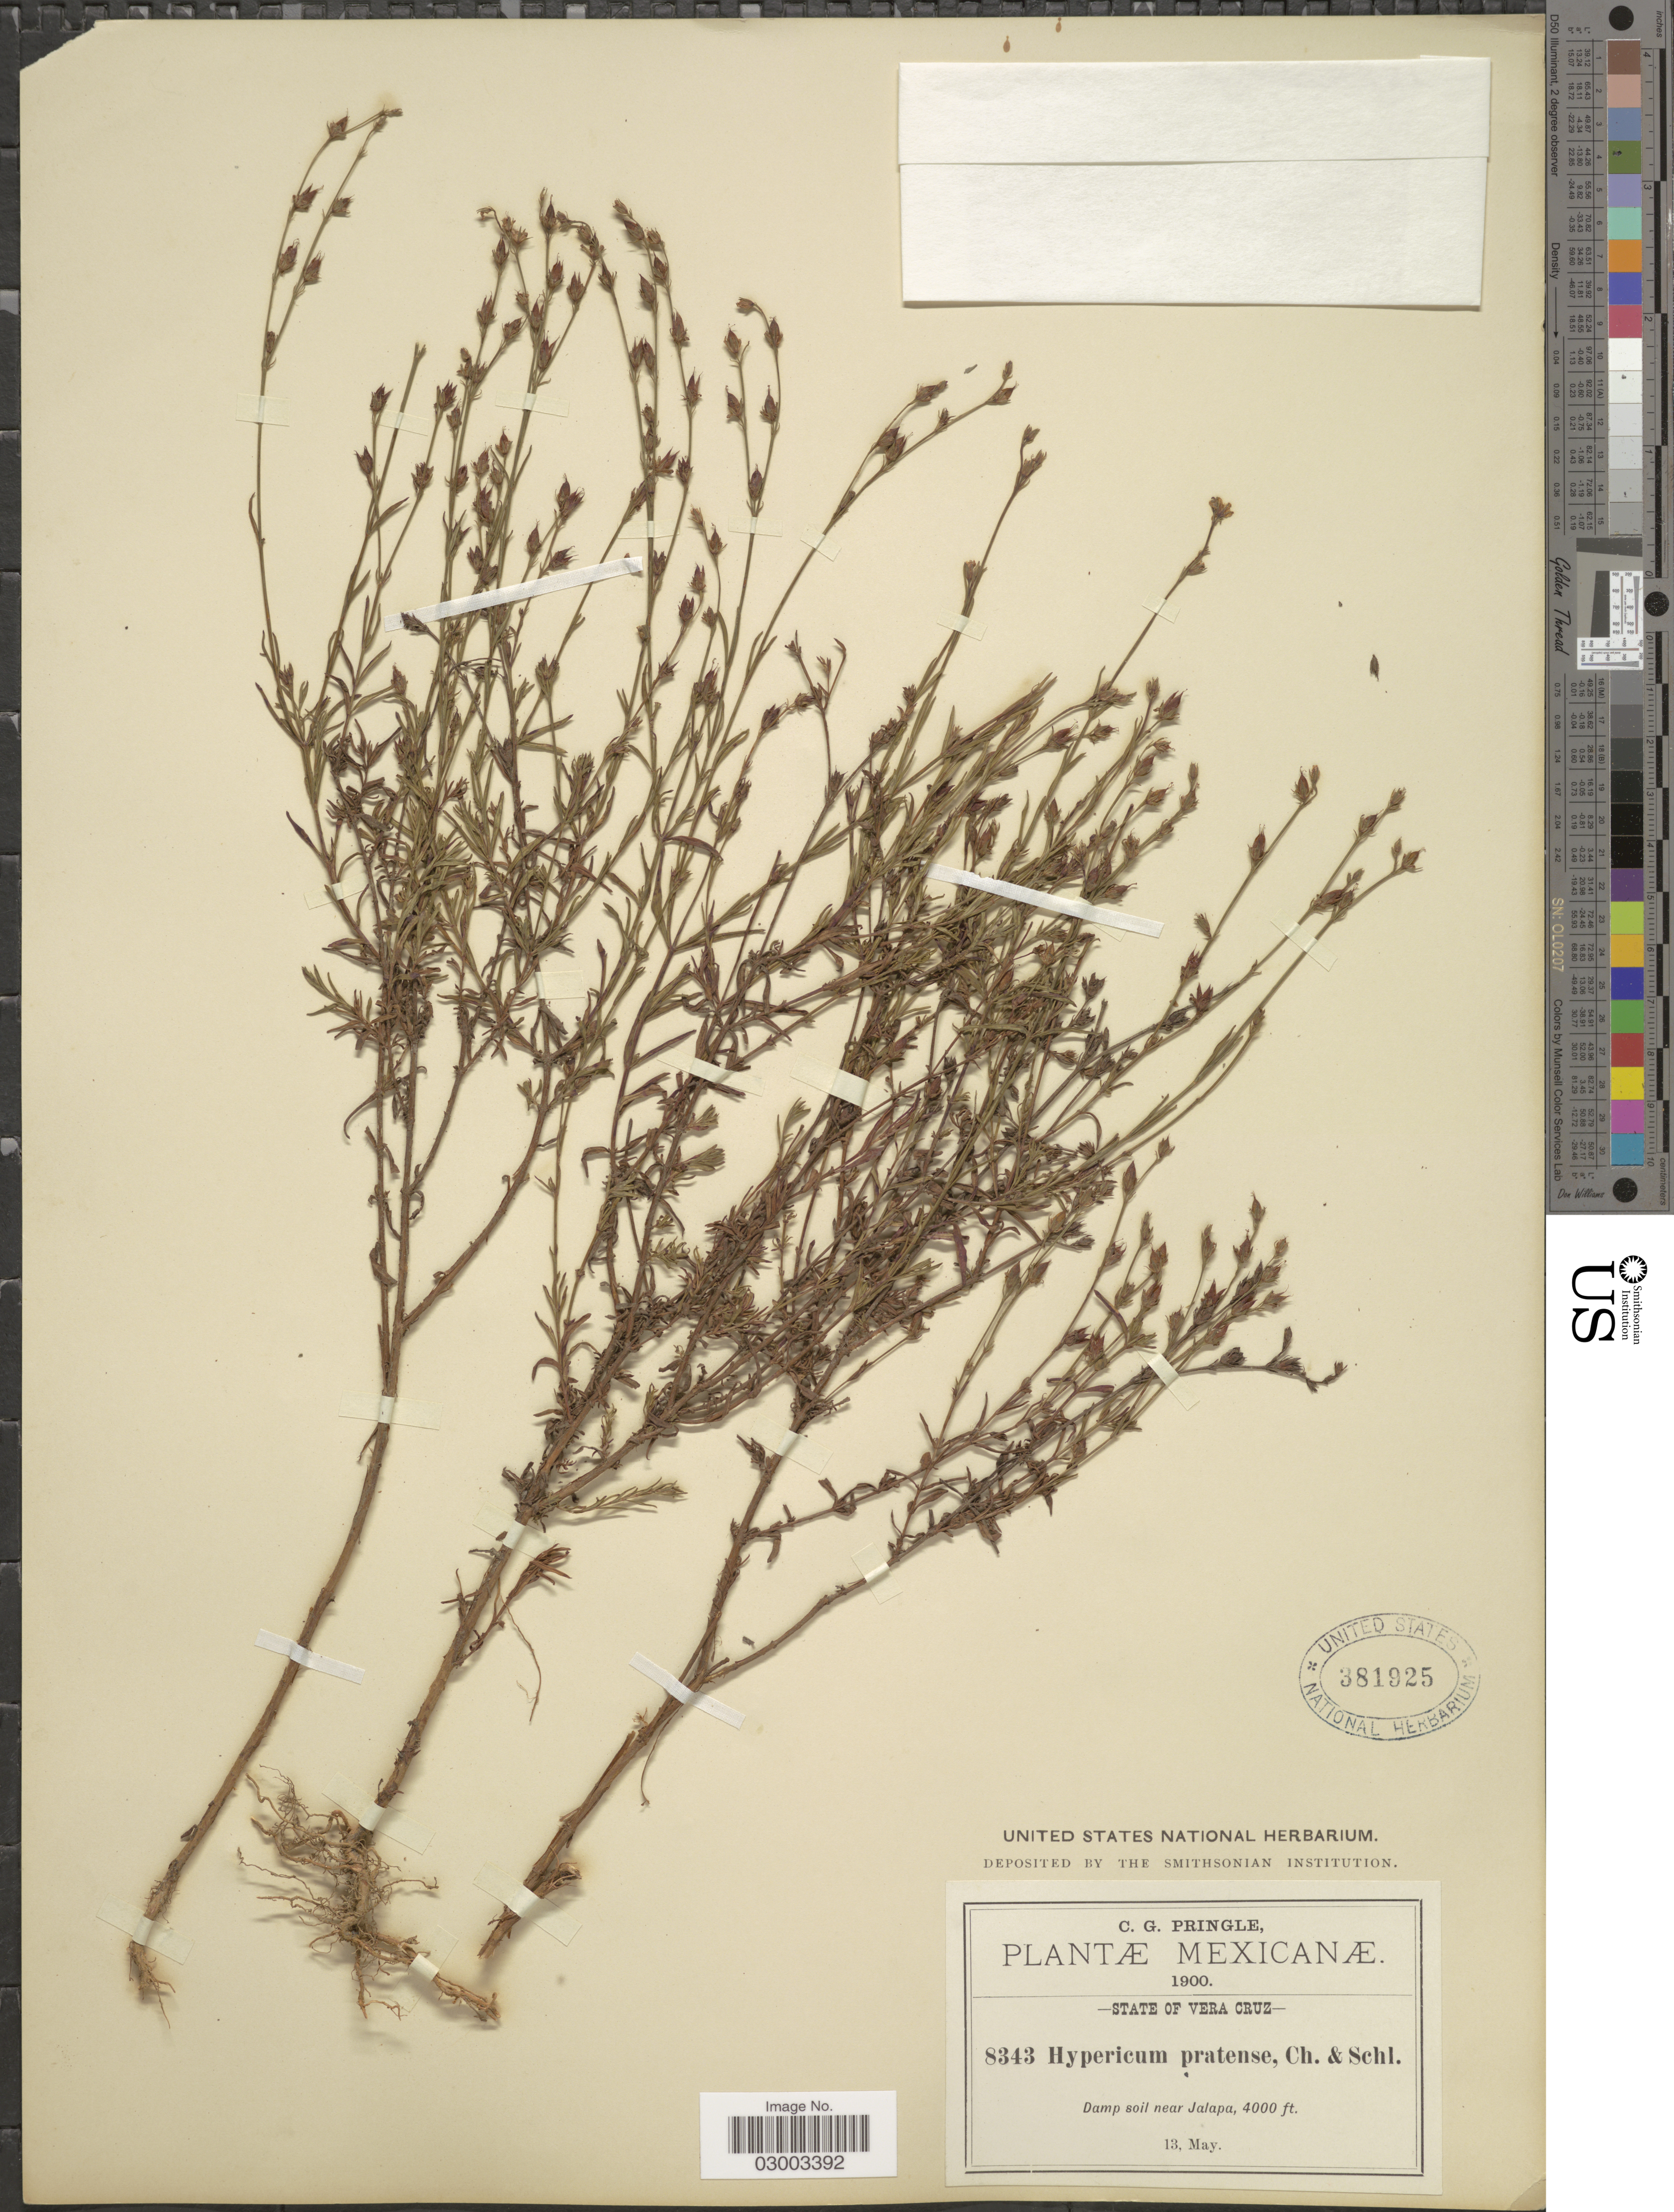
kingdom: Plantae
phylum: Tracheophyta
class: Magnoliopsida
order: Malpighiales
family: Hypericaceae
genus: Hypericum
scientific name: Hypericum silenoides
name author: Juss.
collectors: C. G. Pringle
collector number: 8343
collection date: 1900-05-13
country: Mexico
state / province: Veracruz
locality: State of Vera Cruz. Damp soil near Jalapa.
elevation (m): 1219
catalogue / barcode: US 381925